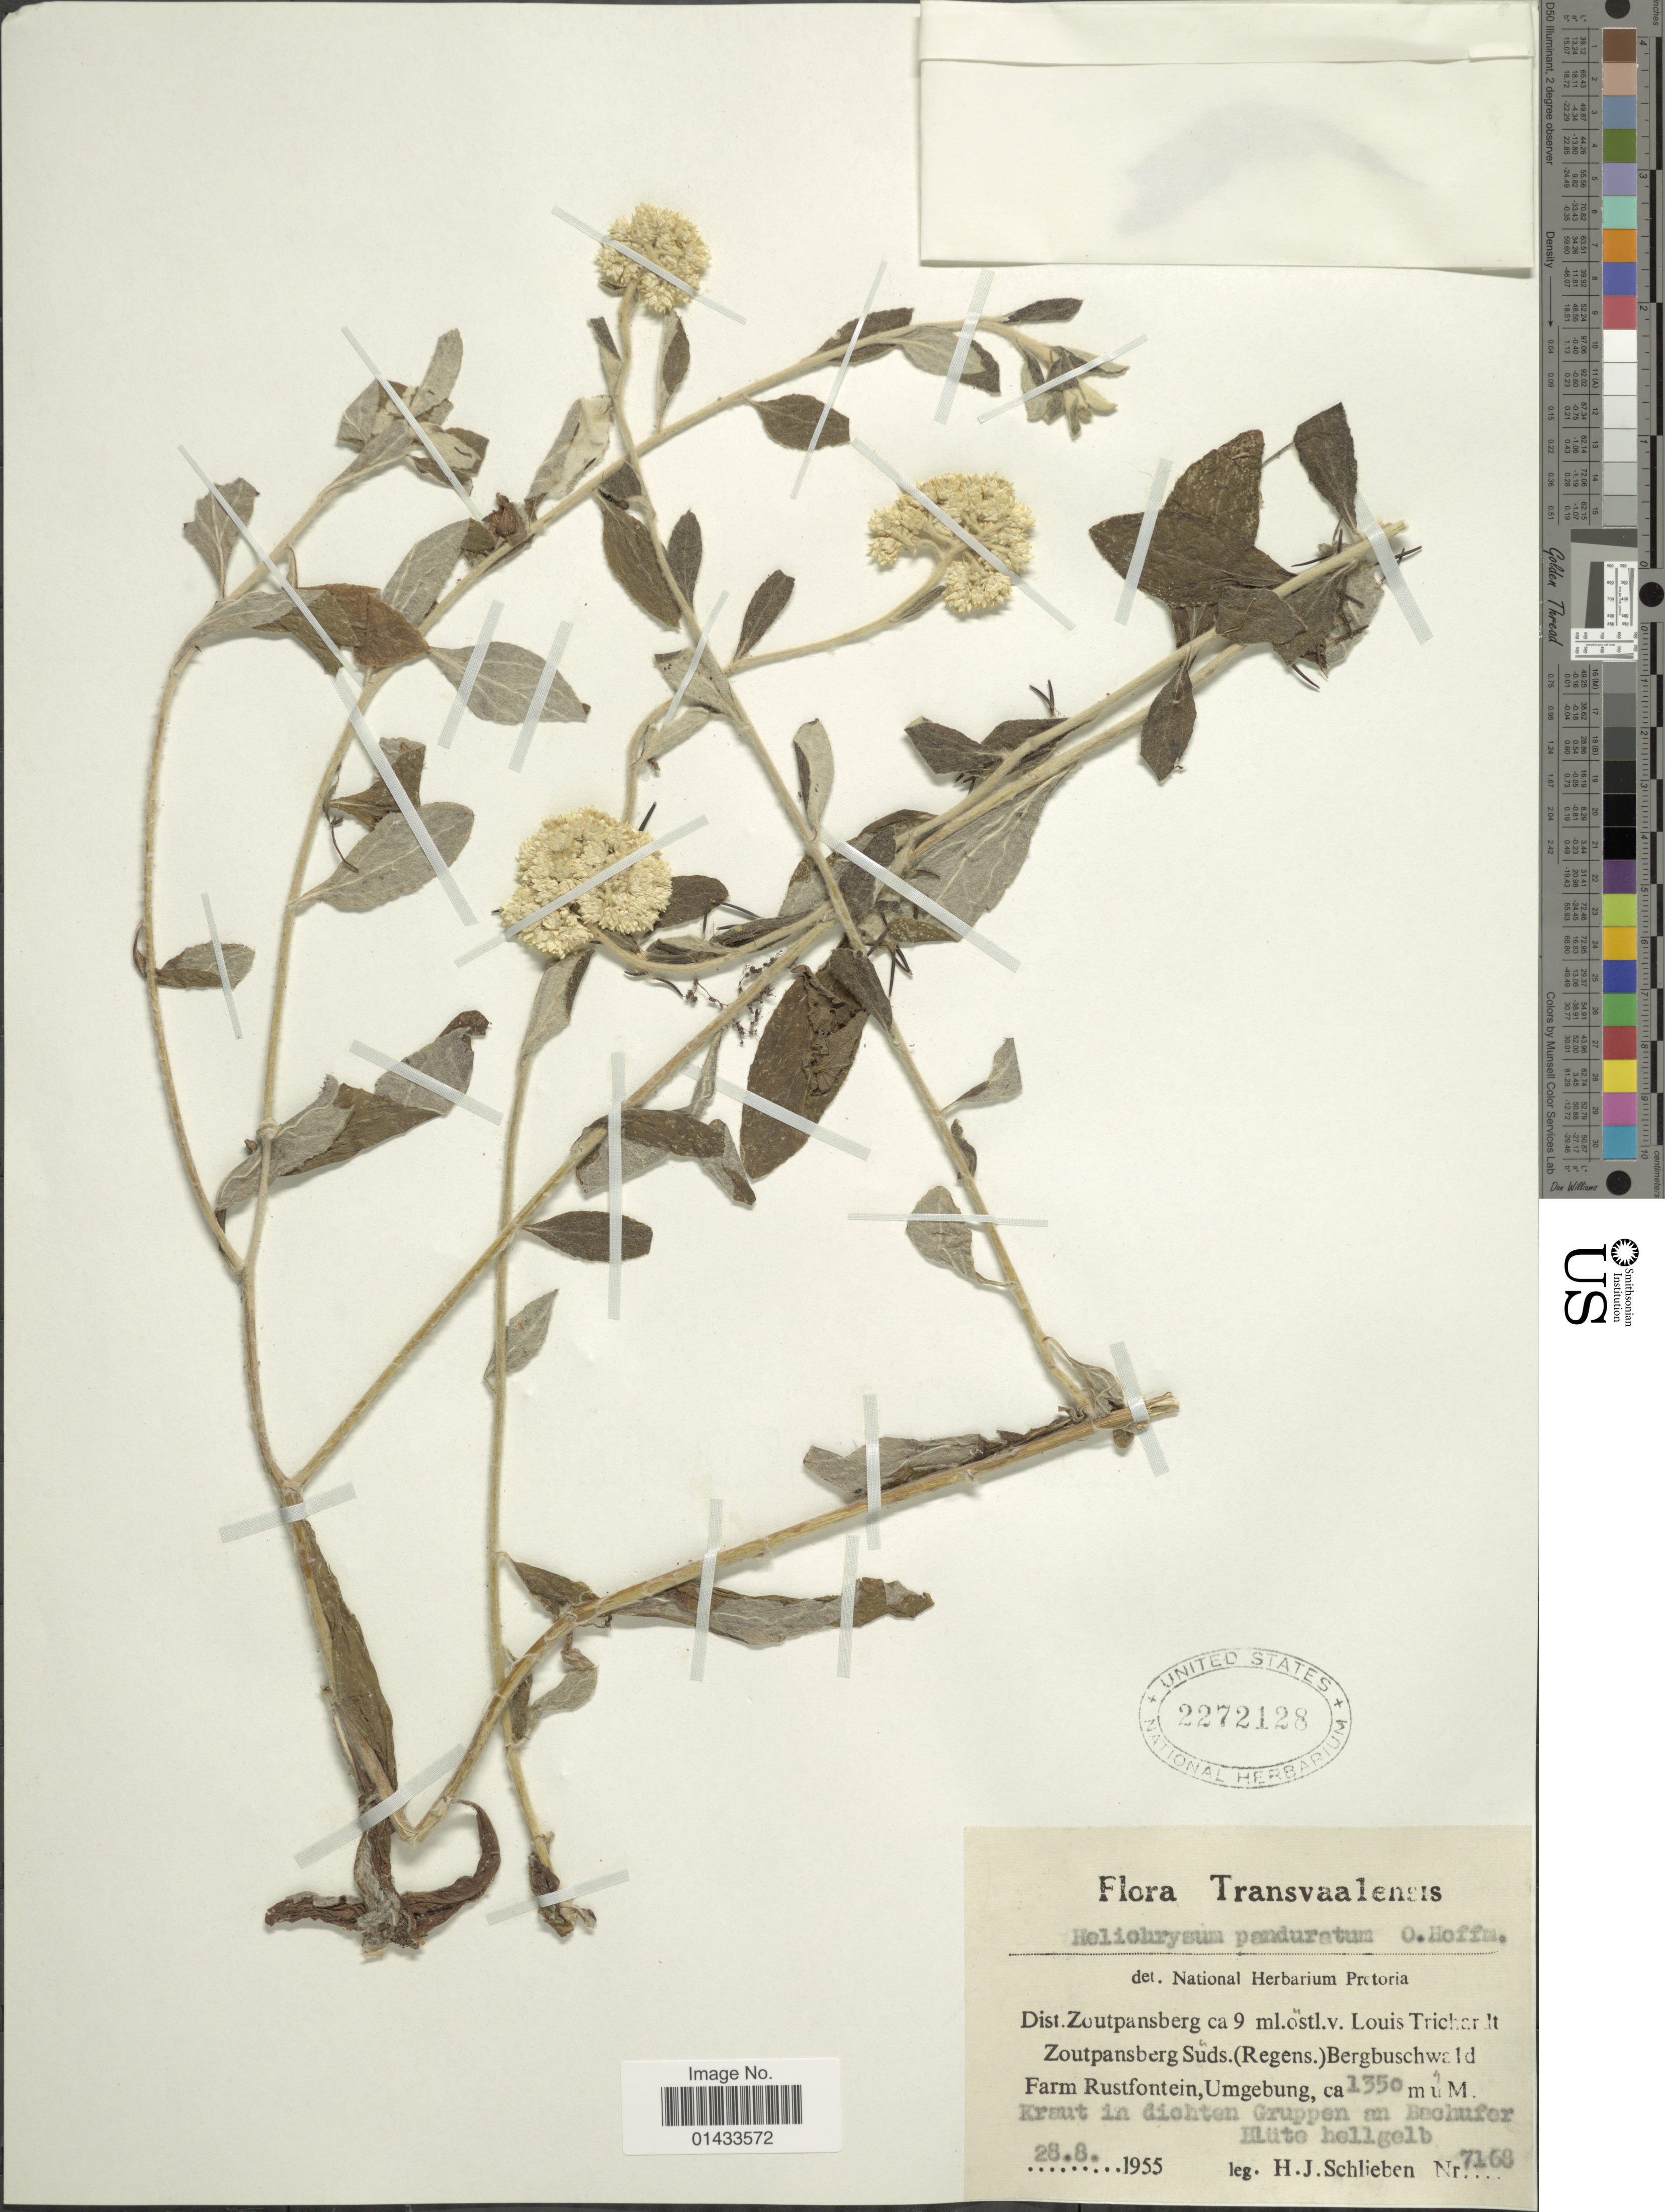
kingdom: Plantae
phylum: Tracheophyta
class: Magnoliopsida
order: Asterales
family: Asteraceae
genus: Helichrysum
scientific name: Helichrysum panduratum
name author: O. Hoffm.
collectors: H. J. Schlieben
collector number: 7168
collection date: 1955-08-28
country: South Africa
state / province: Limpopo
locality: Transvaalensis, Dist. Zoutpansberg 9 ml. ostl. v, Louis Trichardt Zoutpansberg Suds. (Regens) Bergbischwald Farm Rustfontein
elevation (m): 1350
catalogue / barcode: US 2272128